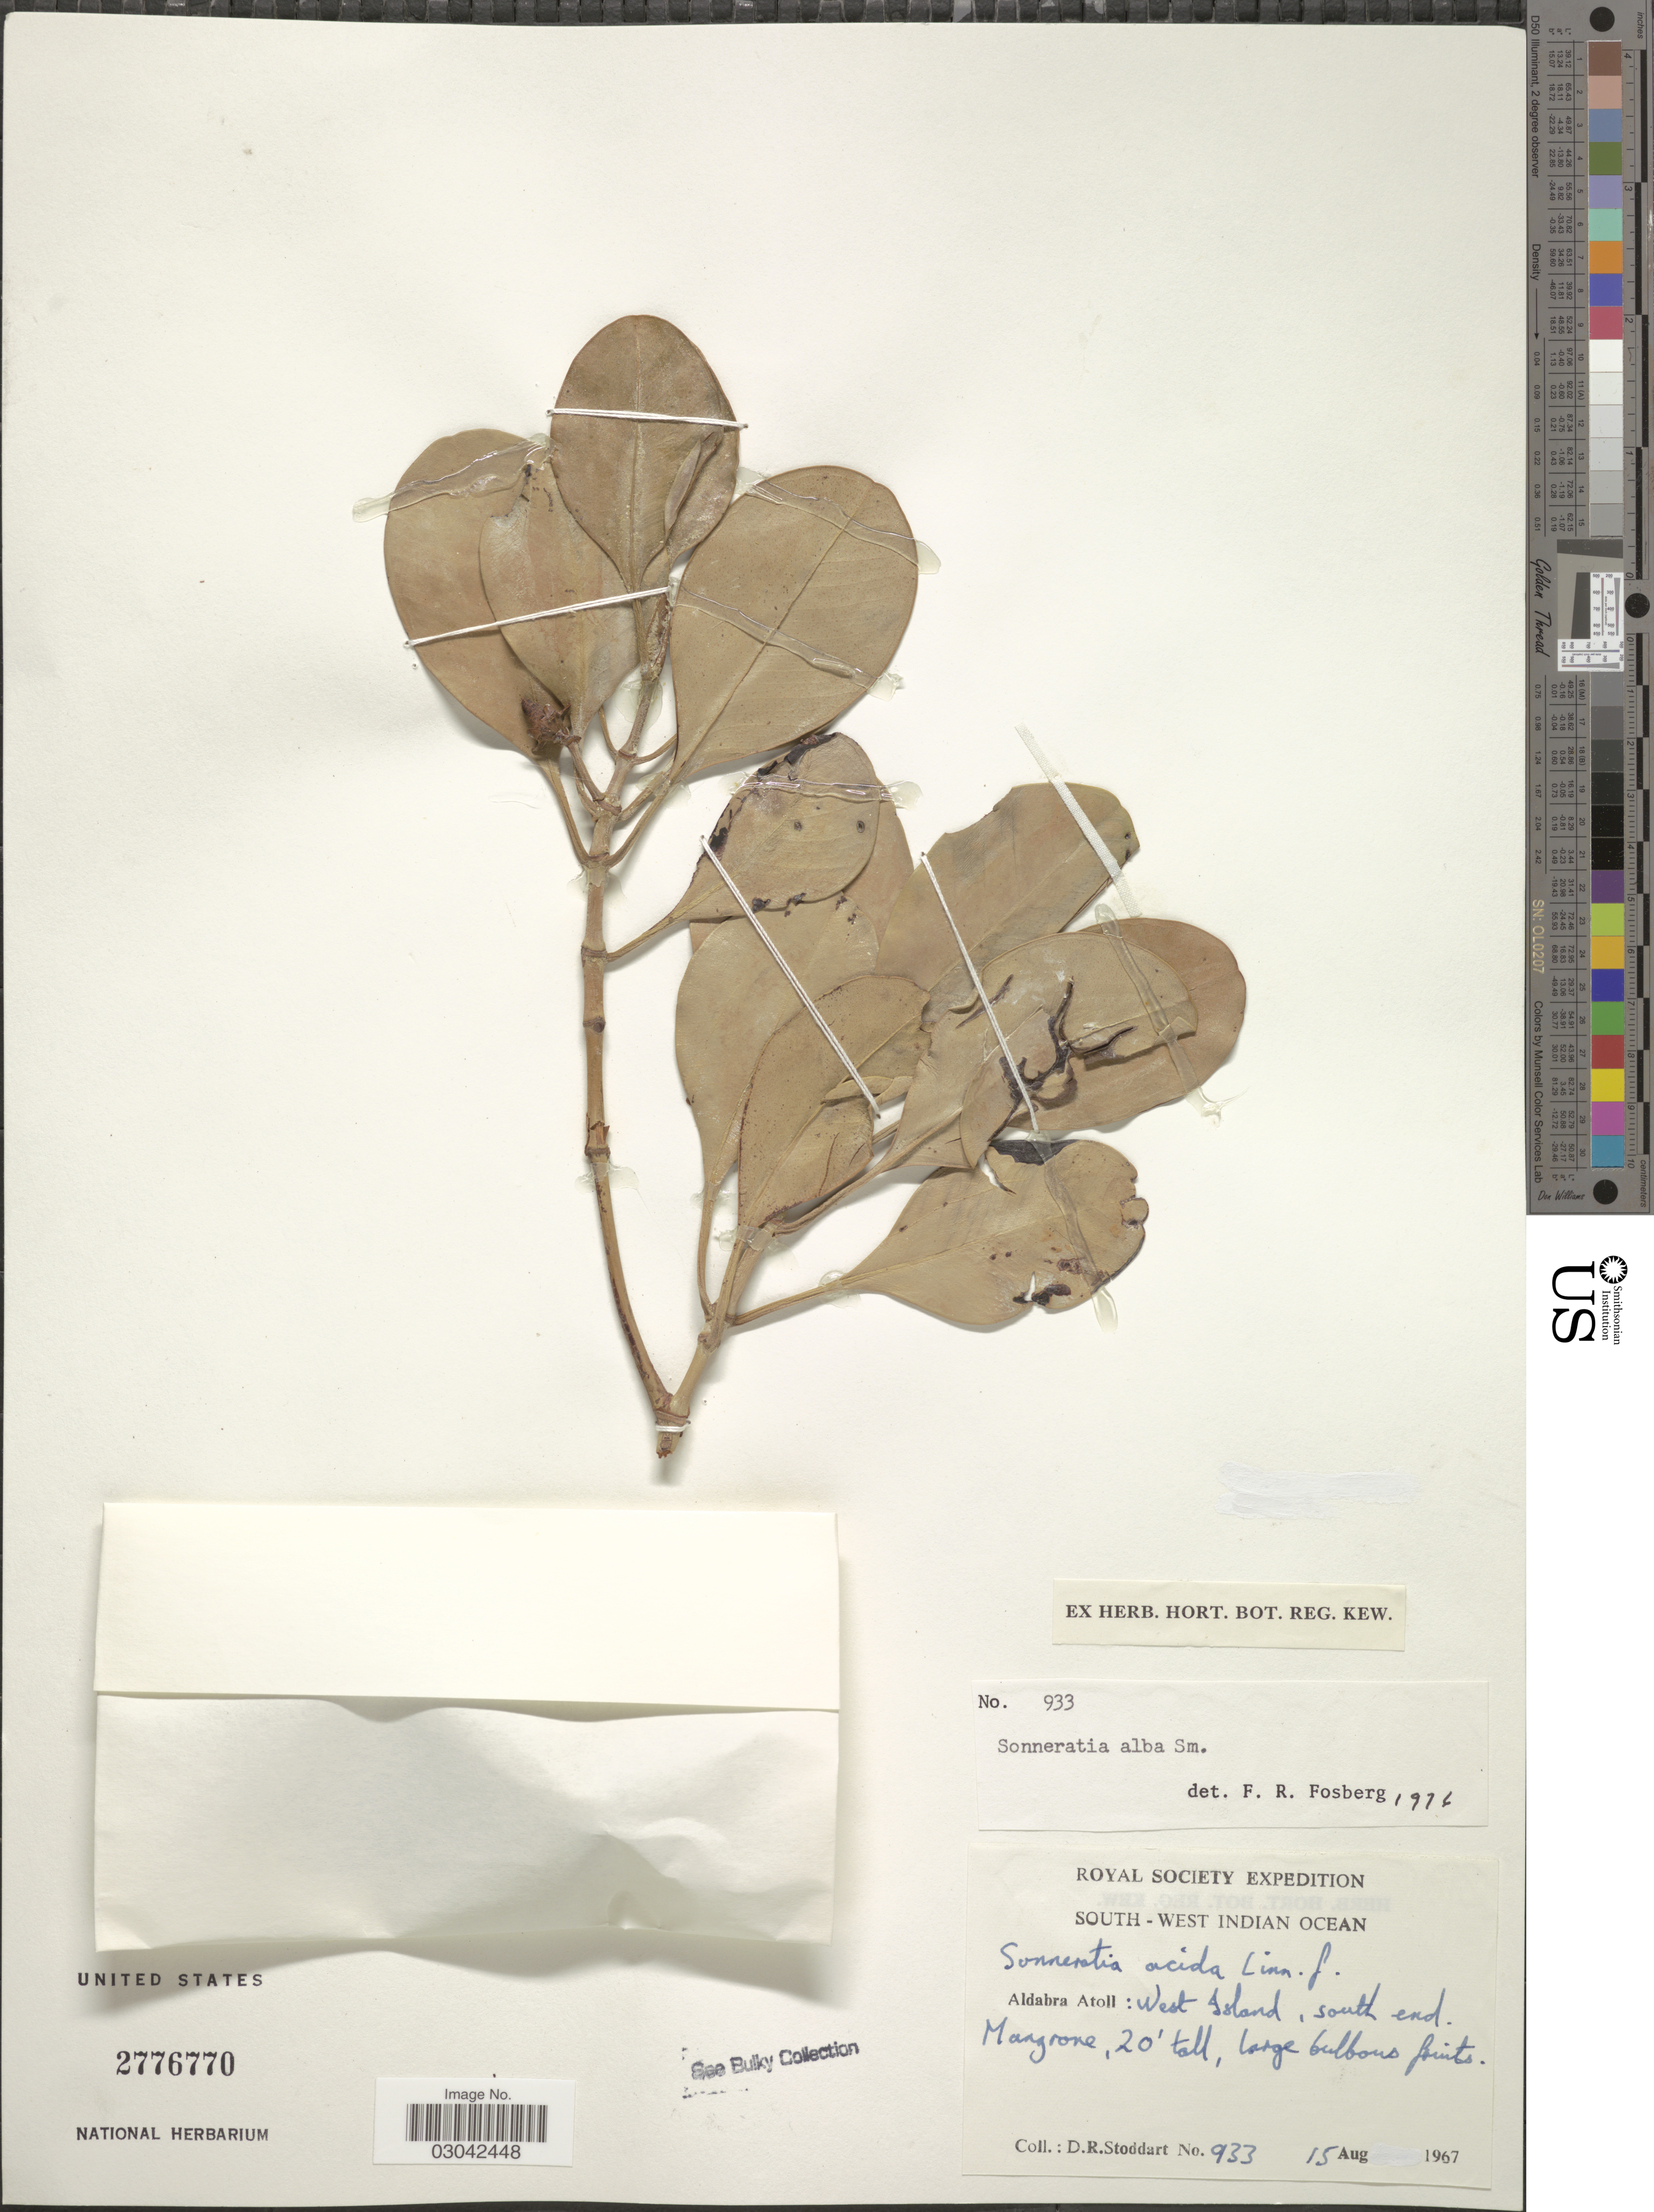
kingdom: Plantae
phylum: Tracheophyta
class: Magnoliopsida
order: Myrtales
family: Lythraceae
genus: Sonneratia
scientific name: Sonneratia alba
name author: Sm.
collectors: D. R. Stoddart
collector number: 933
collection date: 1967-08-15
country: Seychelles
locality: South-West Indian Ocean. Aldabra Atoll: West Island, south end.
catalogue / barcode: US 2776770